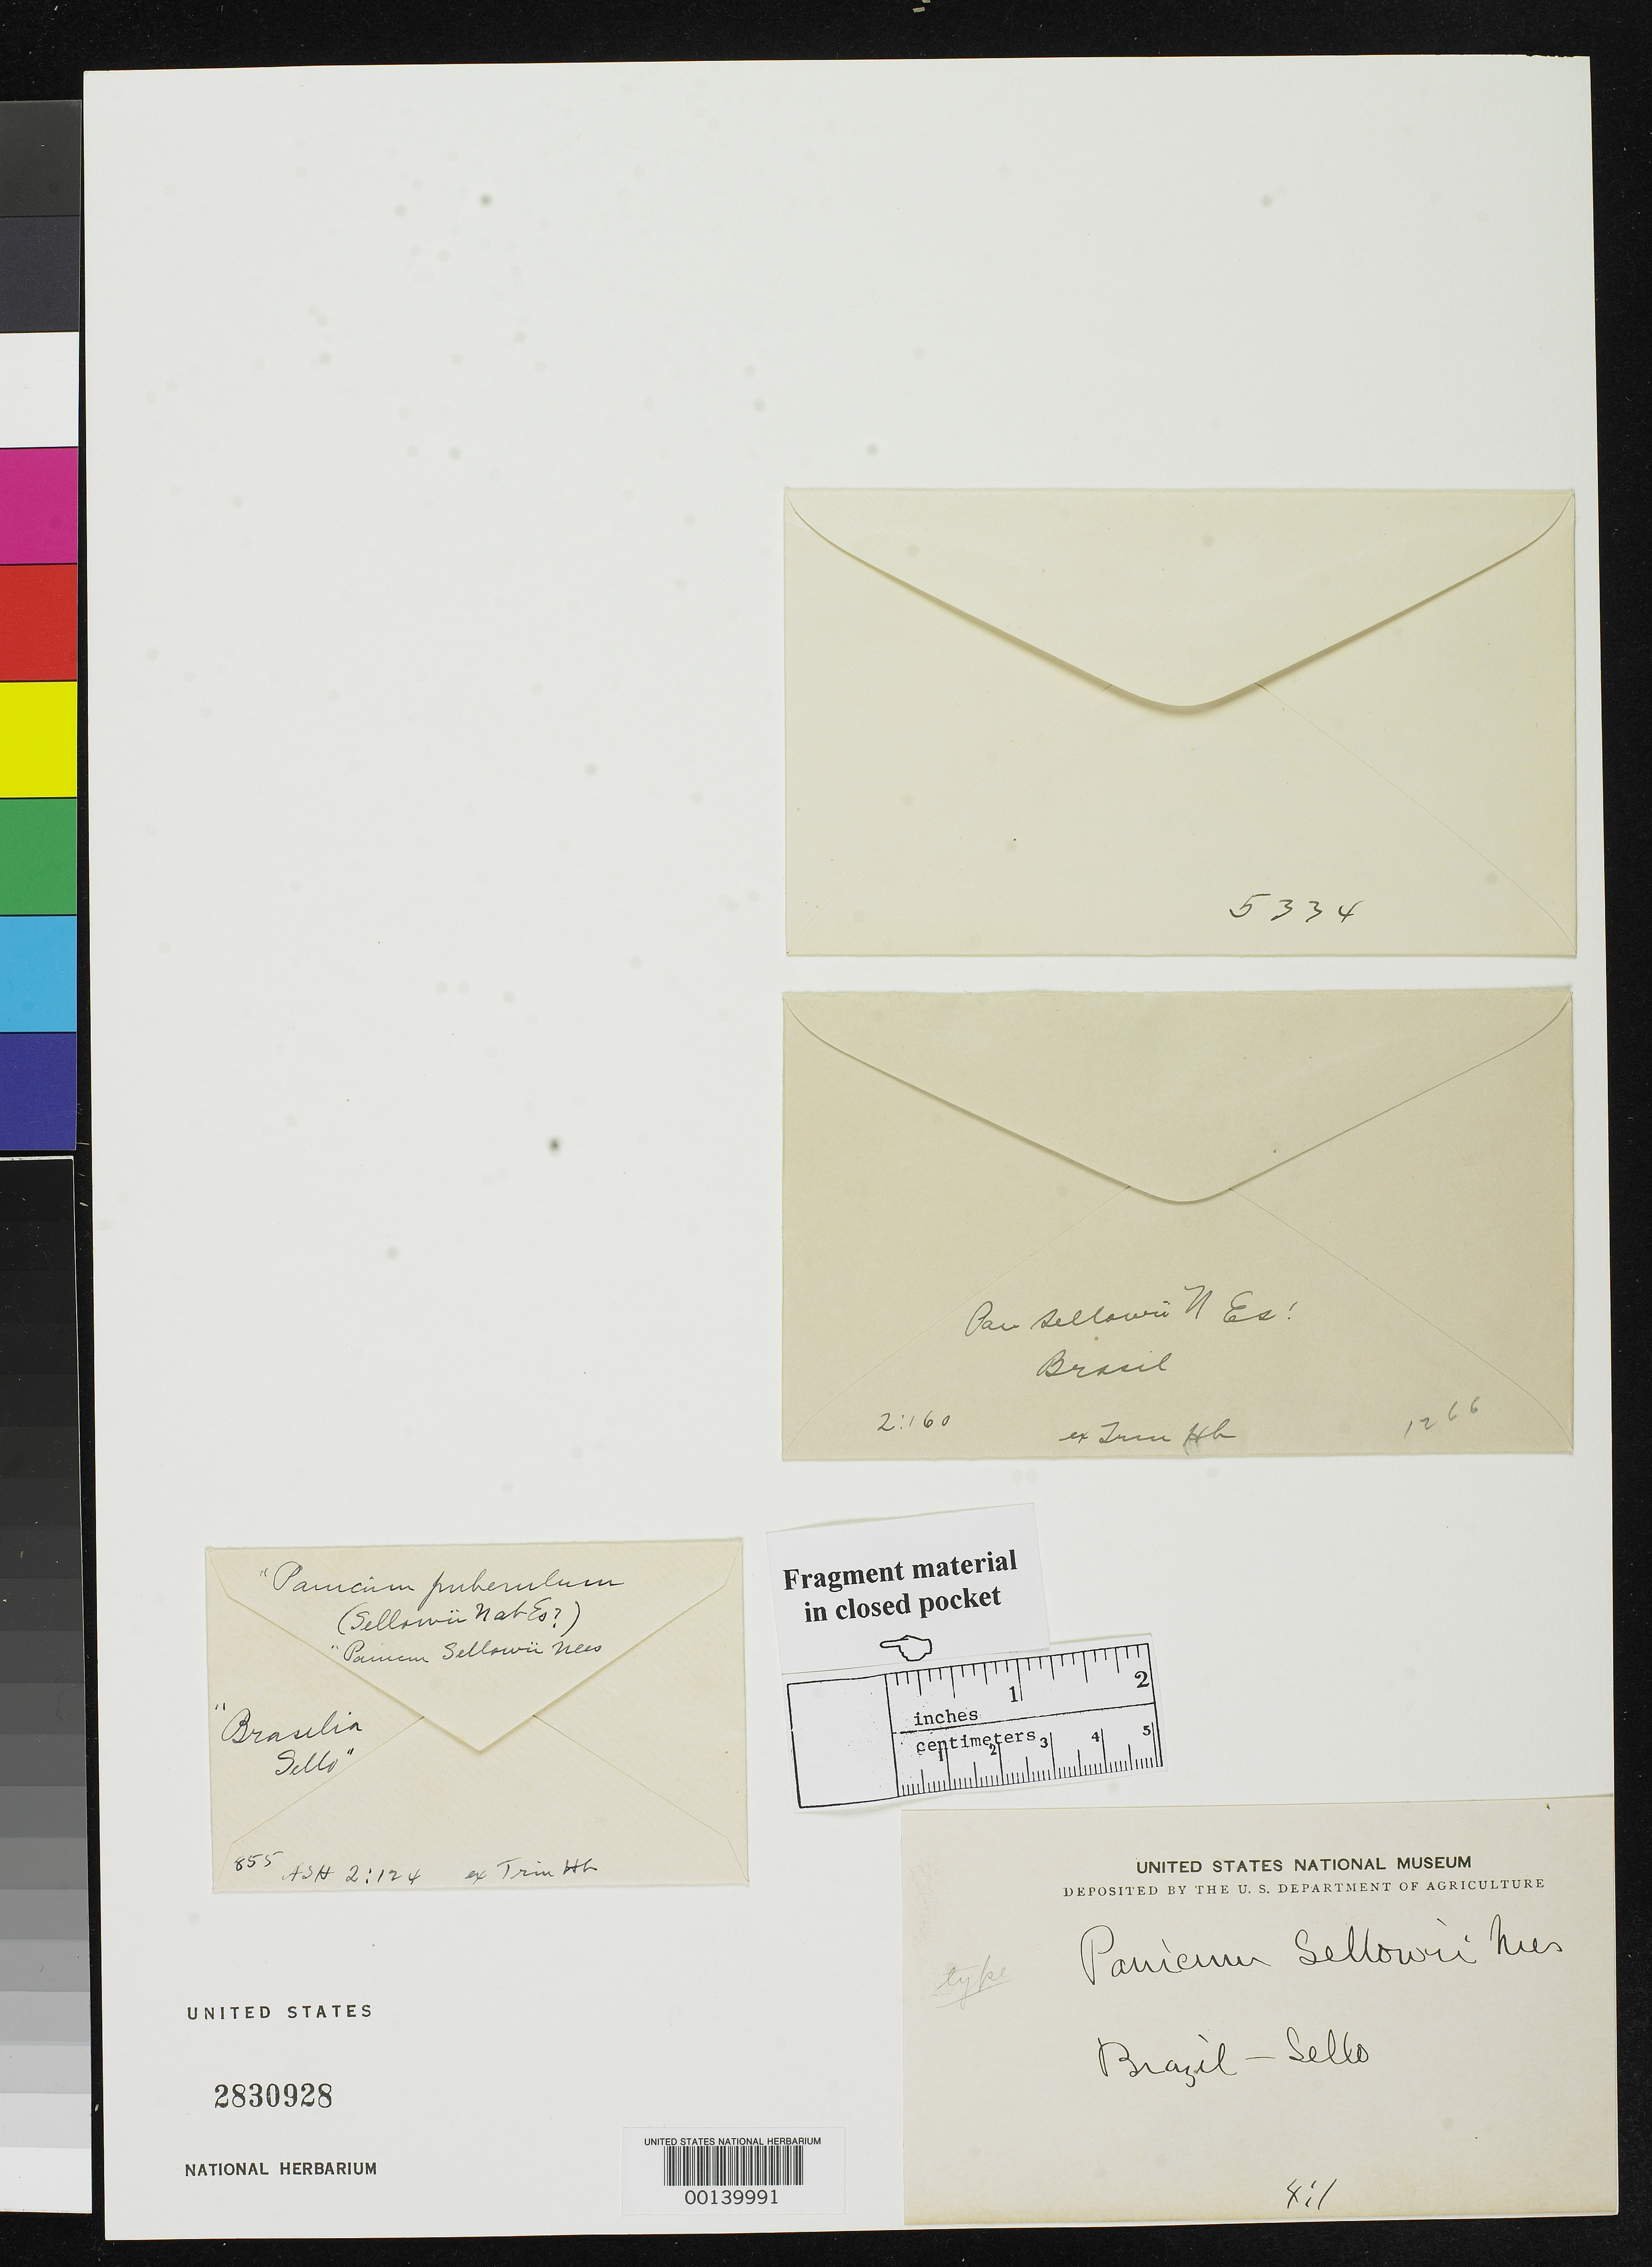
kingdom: Plantae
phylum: Tracheophyta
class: Liliopsida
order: Poales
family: Poaceae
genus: Panicum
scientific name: Panicum sellowii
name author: Nees in Mart.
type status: Type Fragment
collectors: F. Sellow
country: Brazil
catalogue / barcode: US 2830928